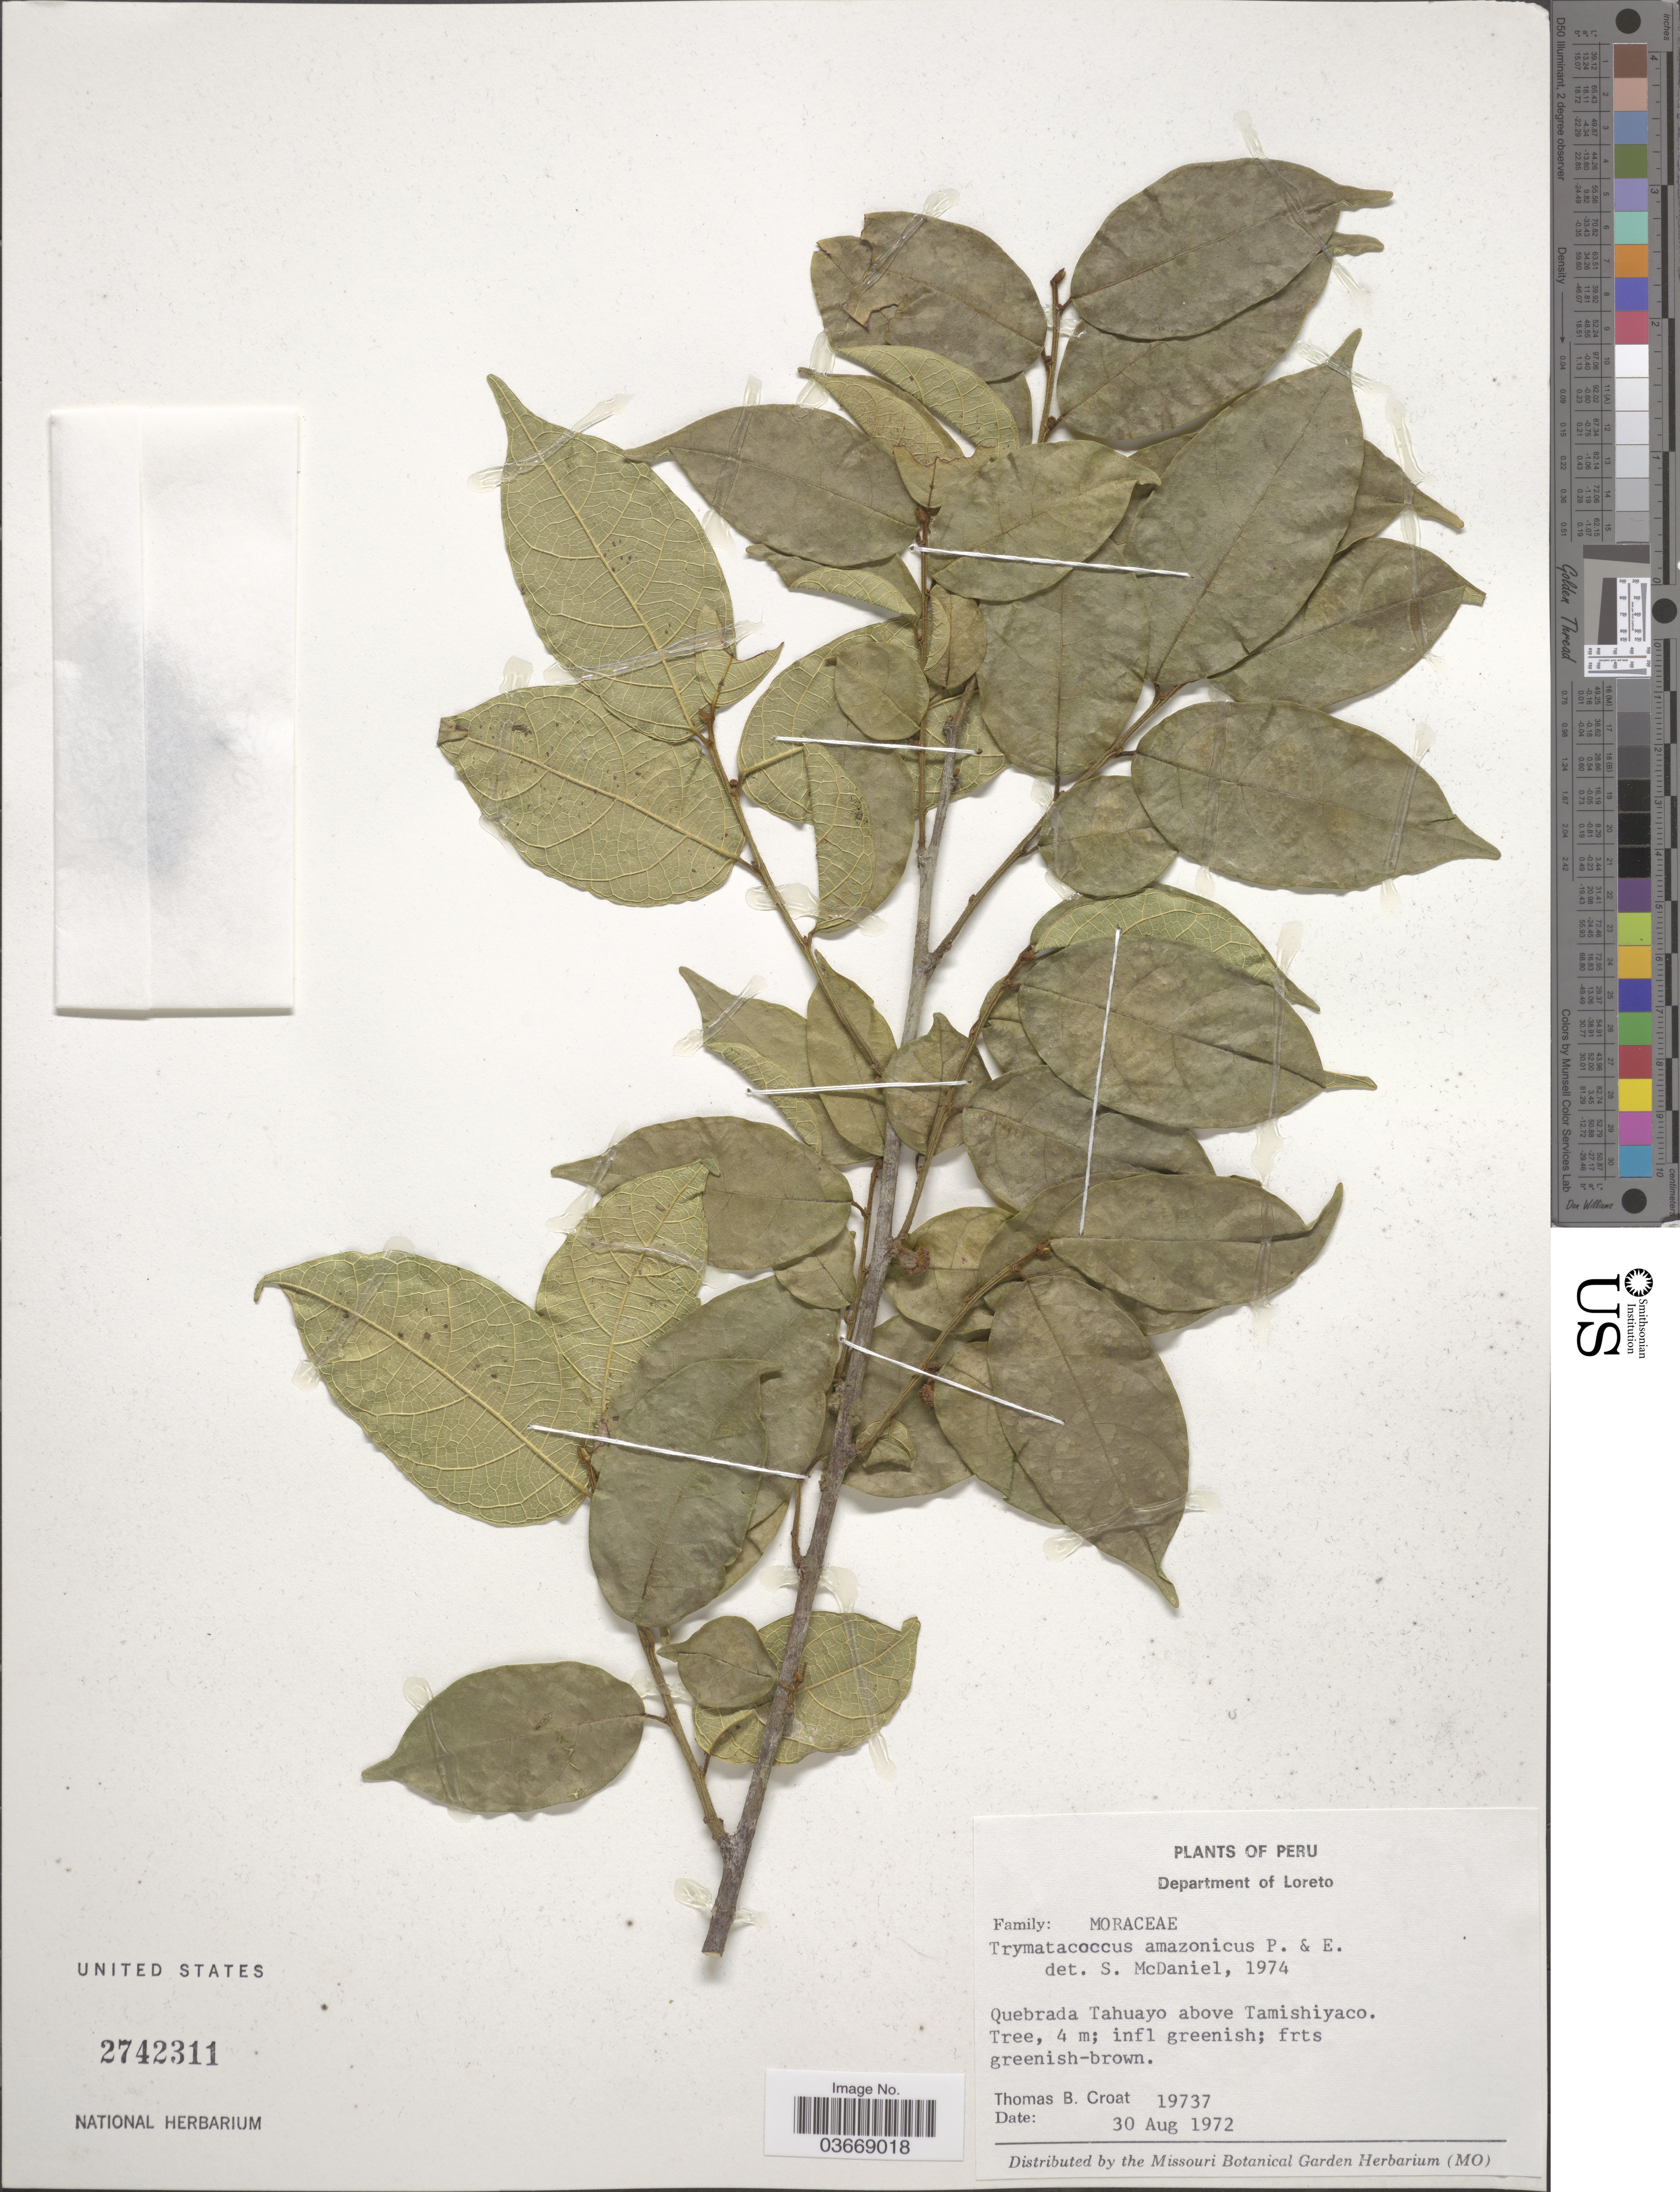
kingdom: Plantae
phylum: Tracheophyta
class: Magnoliopsida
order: Rosales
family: Moraceae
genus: Brosimum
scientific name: Brosimum amazonicum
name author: (Poepp. & Endl.) E. M. Gardner & Zerega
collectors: T. B. Croat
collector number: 19737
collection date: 1972-08-30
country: Peru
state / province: Loreto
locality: Department of Loreto. Quebrada Tahuayo above Tamishiyaco.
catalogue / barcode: US 2742311